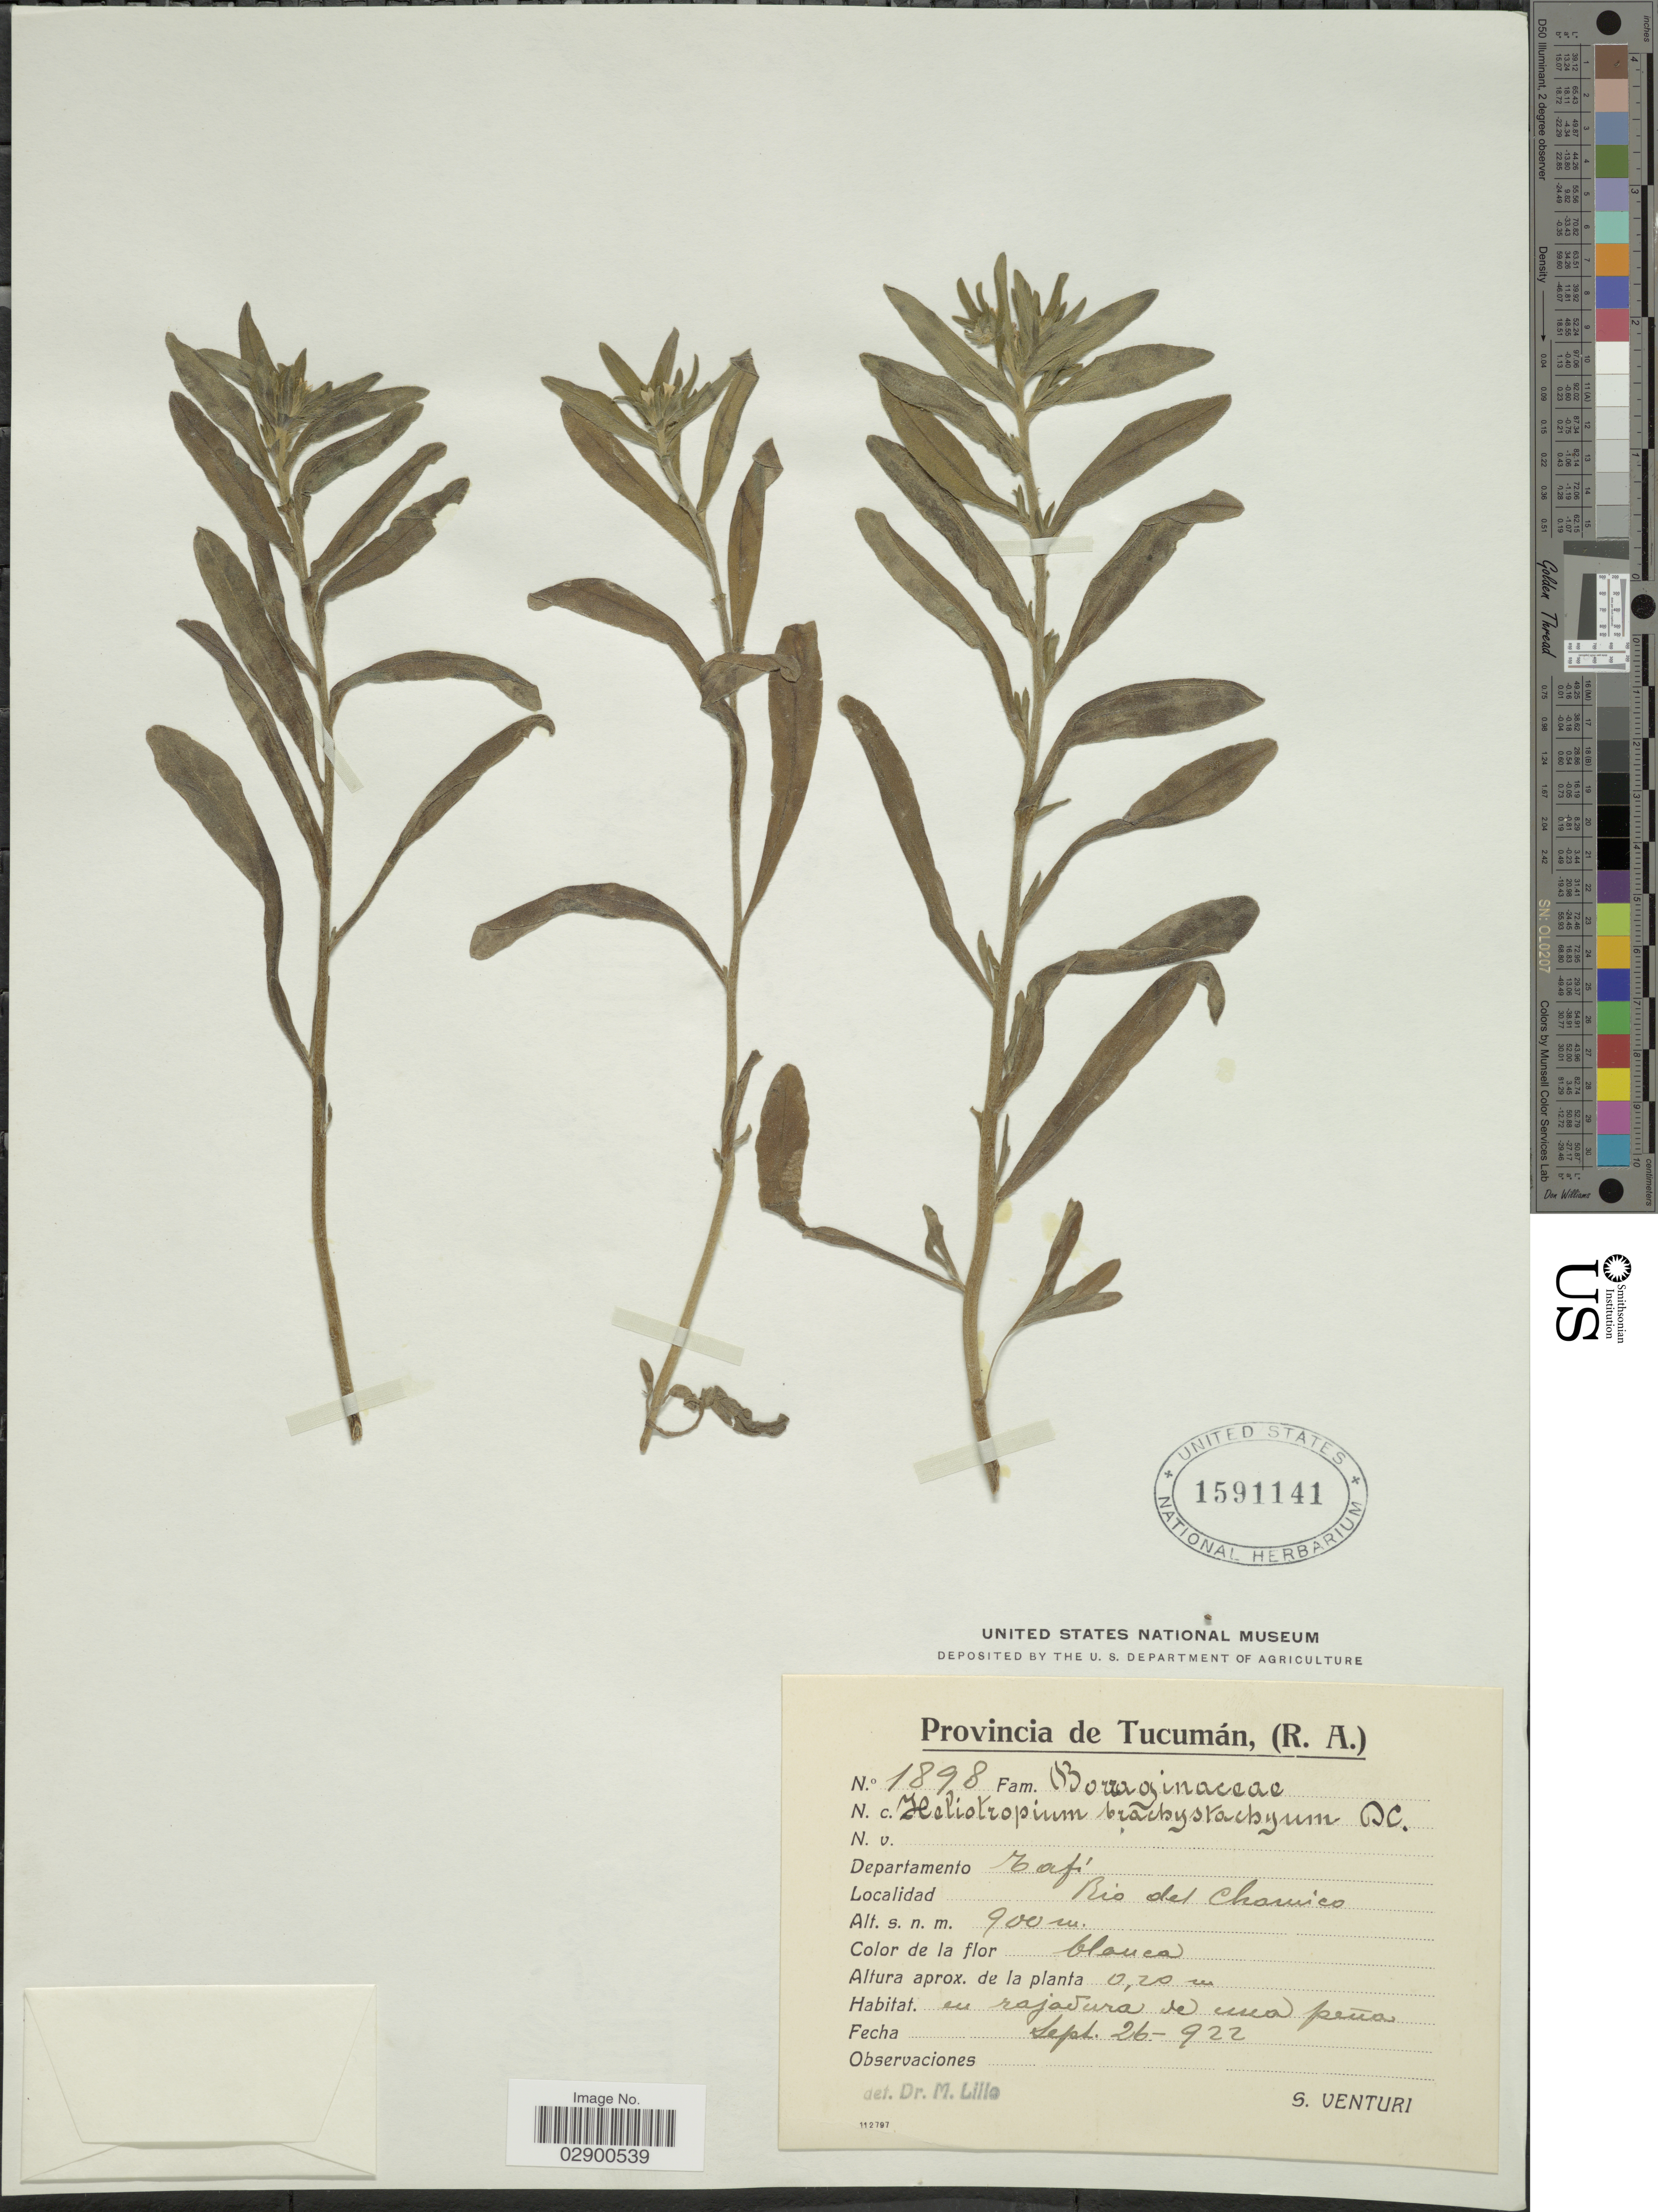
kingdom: Plantae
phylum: Tracheophyta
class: Magnoliopsida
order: Boraginales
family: Heliotropiaceae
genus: Heliotropium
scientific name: Heliotropium microstachyum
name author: Ruiz & Pav.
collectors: S. Venturi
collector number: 1898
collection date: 1922-09-26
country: Argentina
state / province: Tucuman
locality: Departamento Tafí. Rio del Chamico.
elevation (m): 900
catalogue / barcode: US 1591141